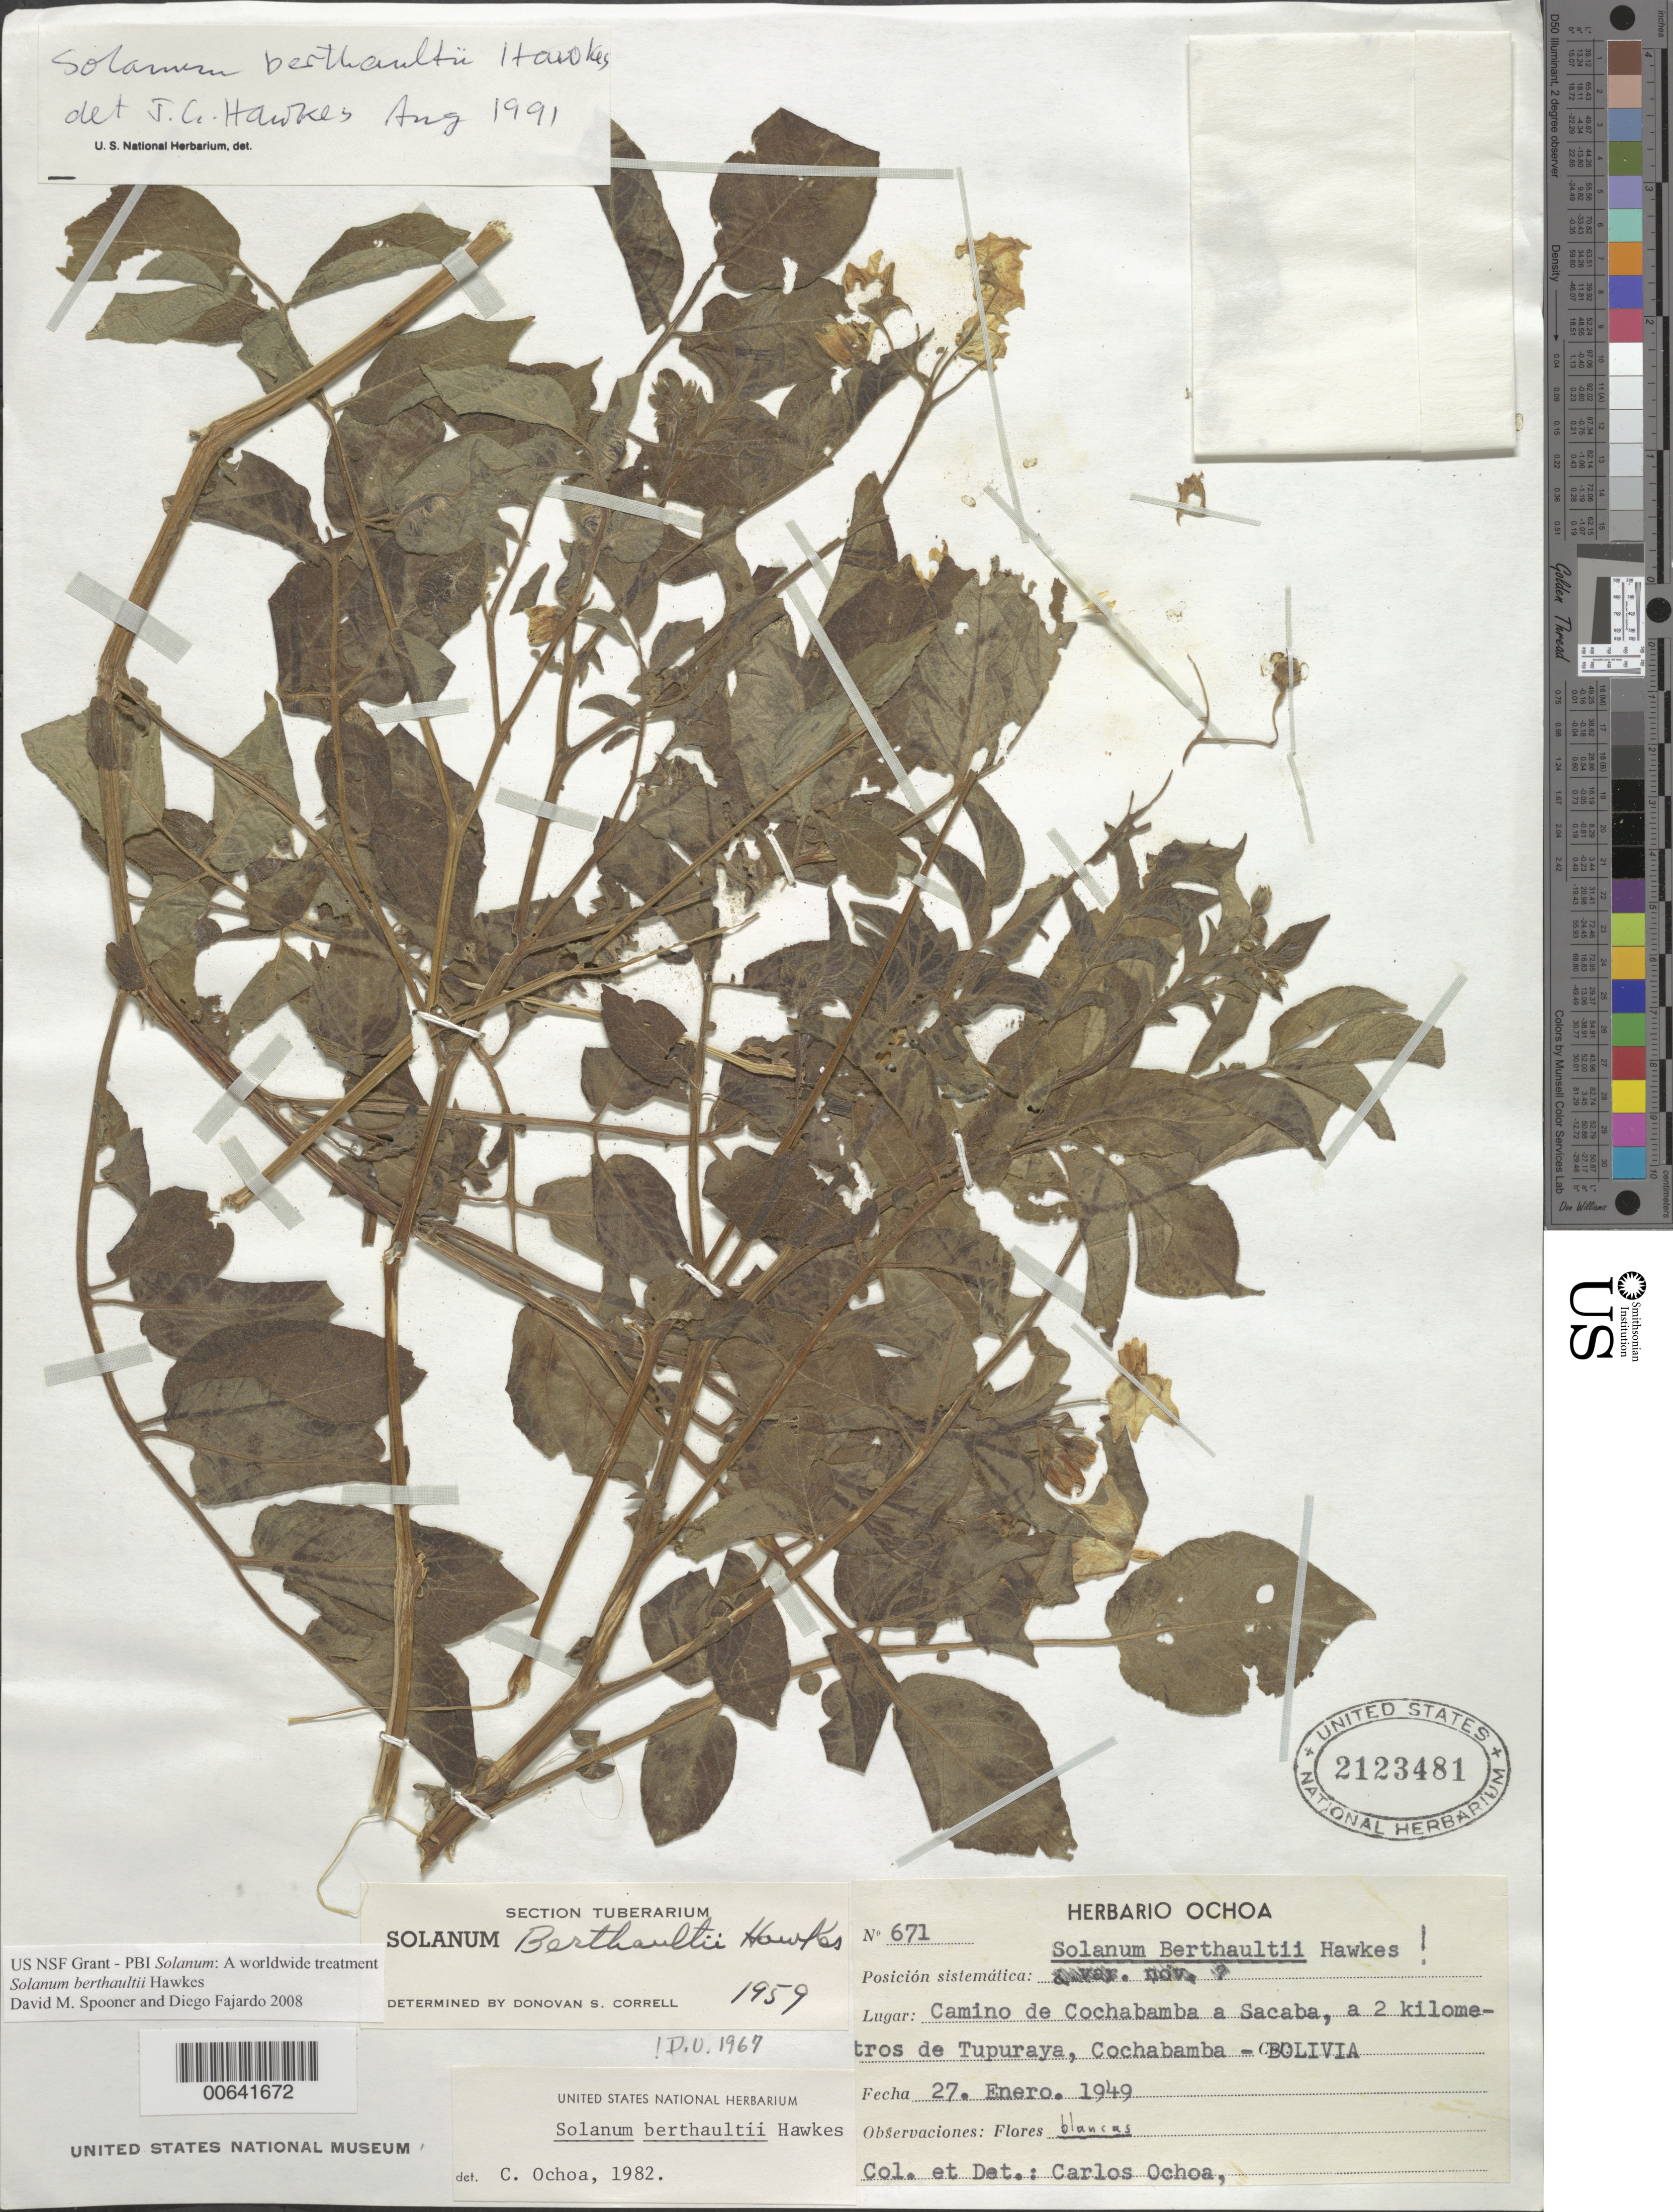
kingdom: Plantae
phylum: Tracheophyta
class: Magnoliopsida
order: Solanales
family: Solanaceae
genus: Solanum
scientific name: Solanum berthaultii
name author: Hawkes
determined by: Hawkes, J. G.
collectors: C. M. Ochoa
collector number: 671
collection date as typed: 27 Jan 1947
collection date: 1947-01-27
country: Bolivia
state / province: Cochabamba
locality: A 2 km de Tupuraya (Ruta Cochabamba-Sacaba)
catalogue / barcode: US 2123481